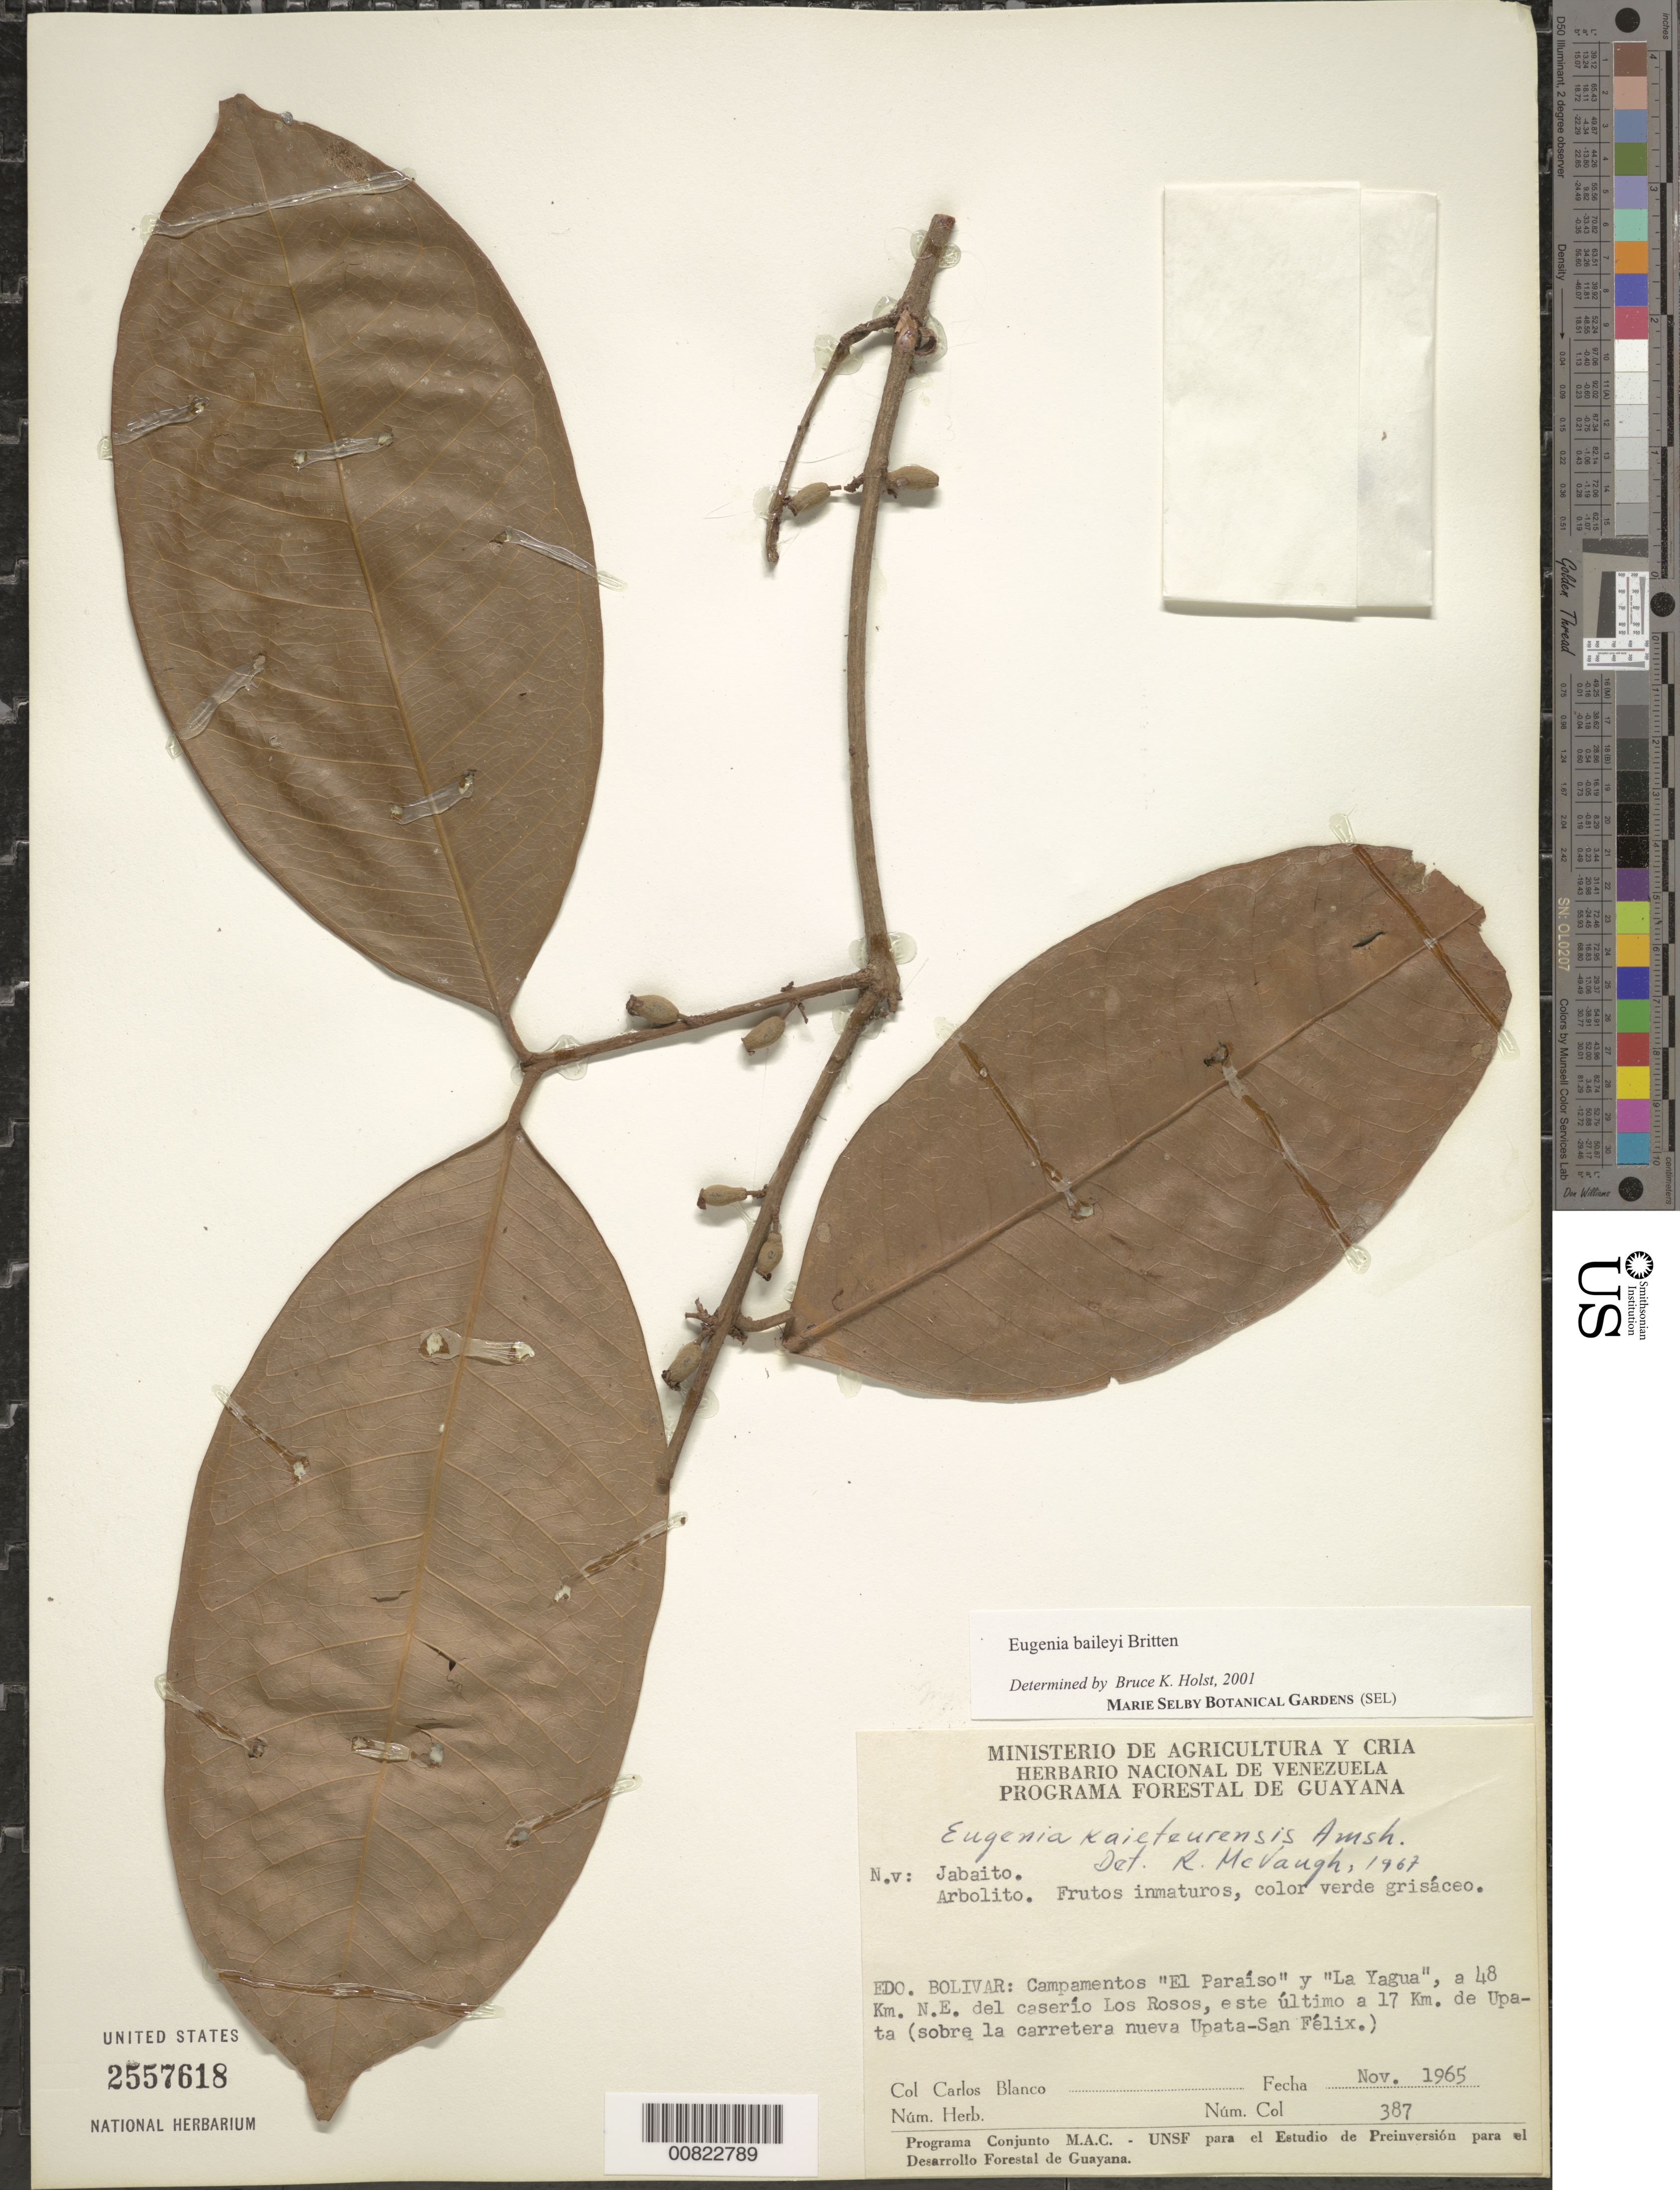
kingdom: Plantae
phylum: Tracheophyta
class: Magnoliopsida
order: Myrtales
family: Myrtaceae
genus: Eugenia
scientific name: Eugenia baileyi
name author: Britton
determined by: Holst, Bruce K.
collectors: C. A. Blanco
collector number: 387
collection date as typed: Nov-65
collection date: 1965-11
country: Venezuela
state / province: Bolívar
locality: Campamentos "El Paraiso" y "La Yagua", a 48 km NE del caserío Los Rosos, este ultimo a 17 km de Upata (sobre la carretera nueva Upata-San Felix).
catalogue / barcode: US 2557618